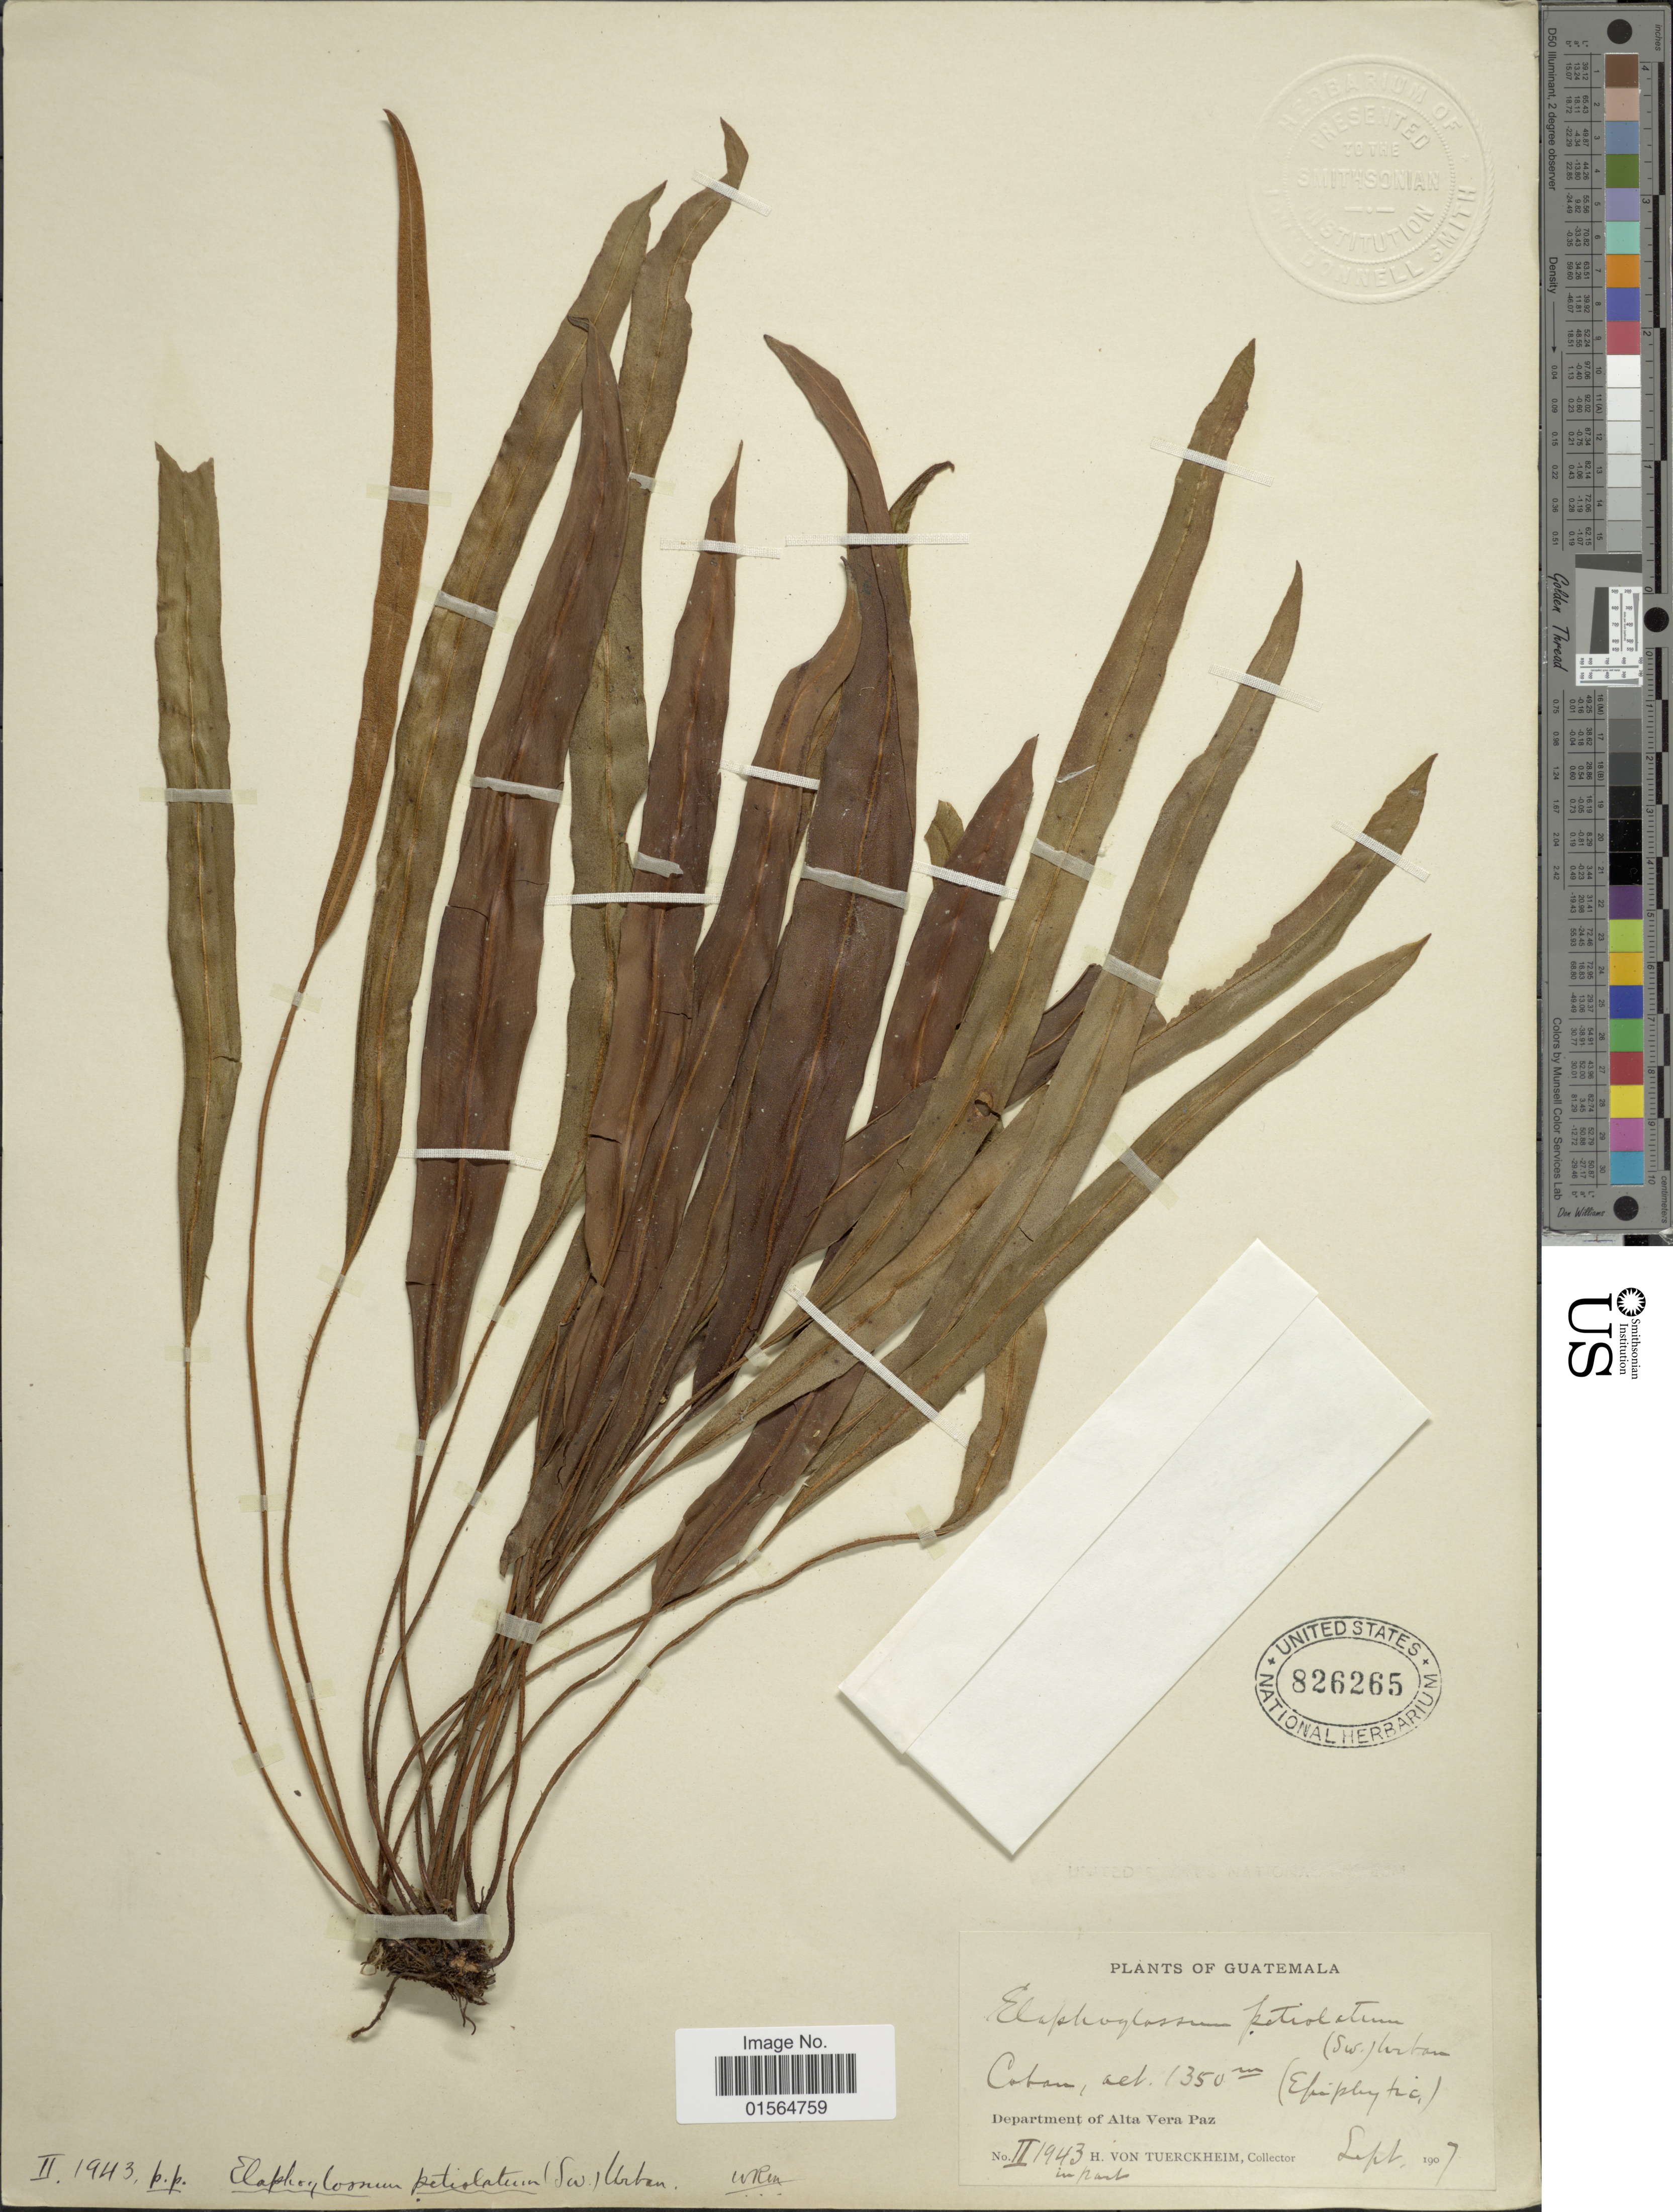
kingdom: Plantae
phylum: Tracheophyta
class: Polypodiopsida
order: Polypodiales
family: Dryopteridaceae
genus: Elaphoglossum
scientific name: Elaphoglossum petiolatum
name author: (Sw.) Urb.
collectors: H. von Türckheim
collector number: II1943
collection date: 1907-09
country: Guatemala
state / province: Alta Verapaz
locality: Coban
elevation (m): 1350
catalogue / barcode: US 826265